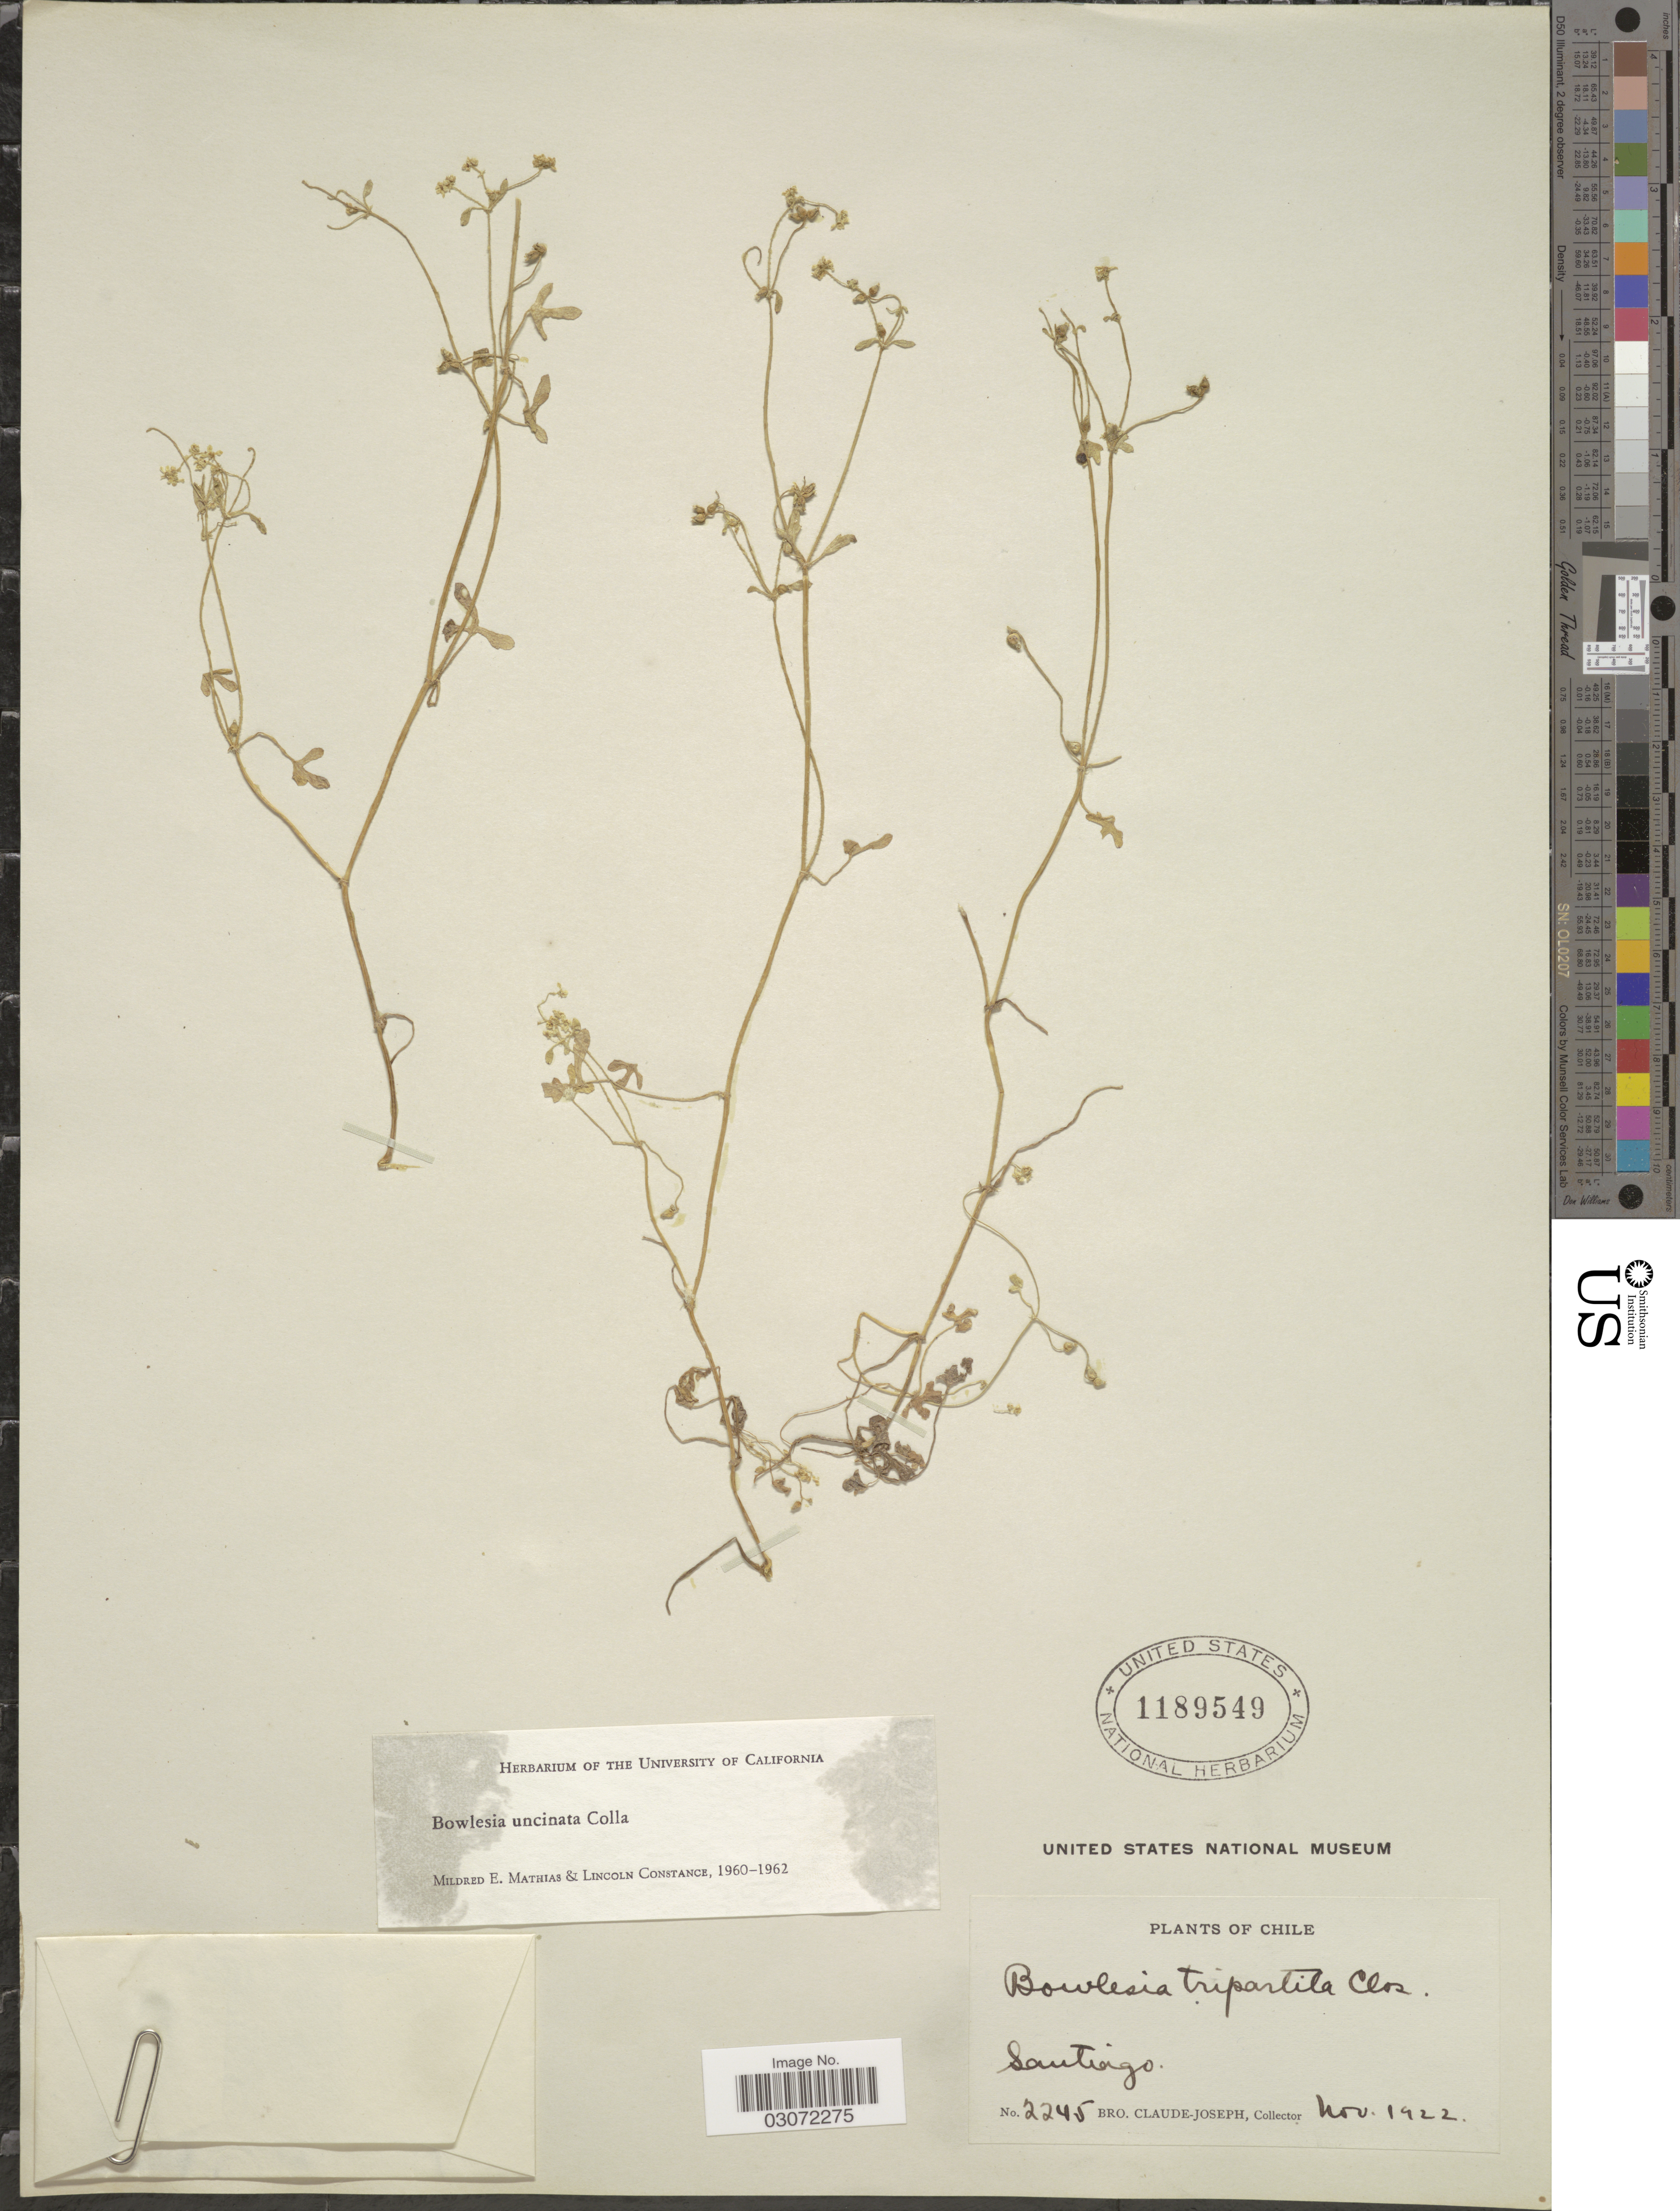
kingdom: Plantae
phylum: Tracheophyta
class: Magnoliopsida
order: Apiales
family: Apiaceae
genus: Bowlesia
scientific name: Bowlesia uncinata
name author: Colla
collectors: Bro. Claude-Joseph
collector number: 2245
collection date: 1922-11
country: Chile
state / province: Región Metropolitana (RM)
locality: Santiago.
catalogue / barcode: US 1189549